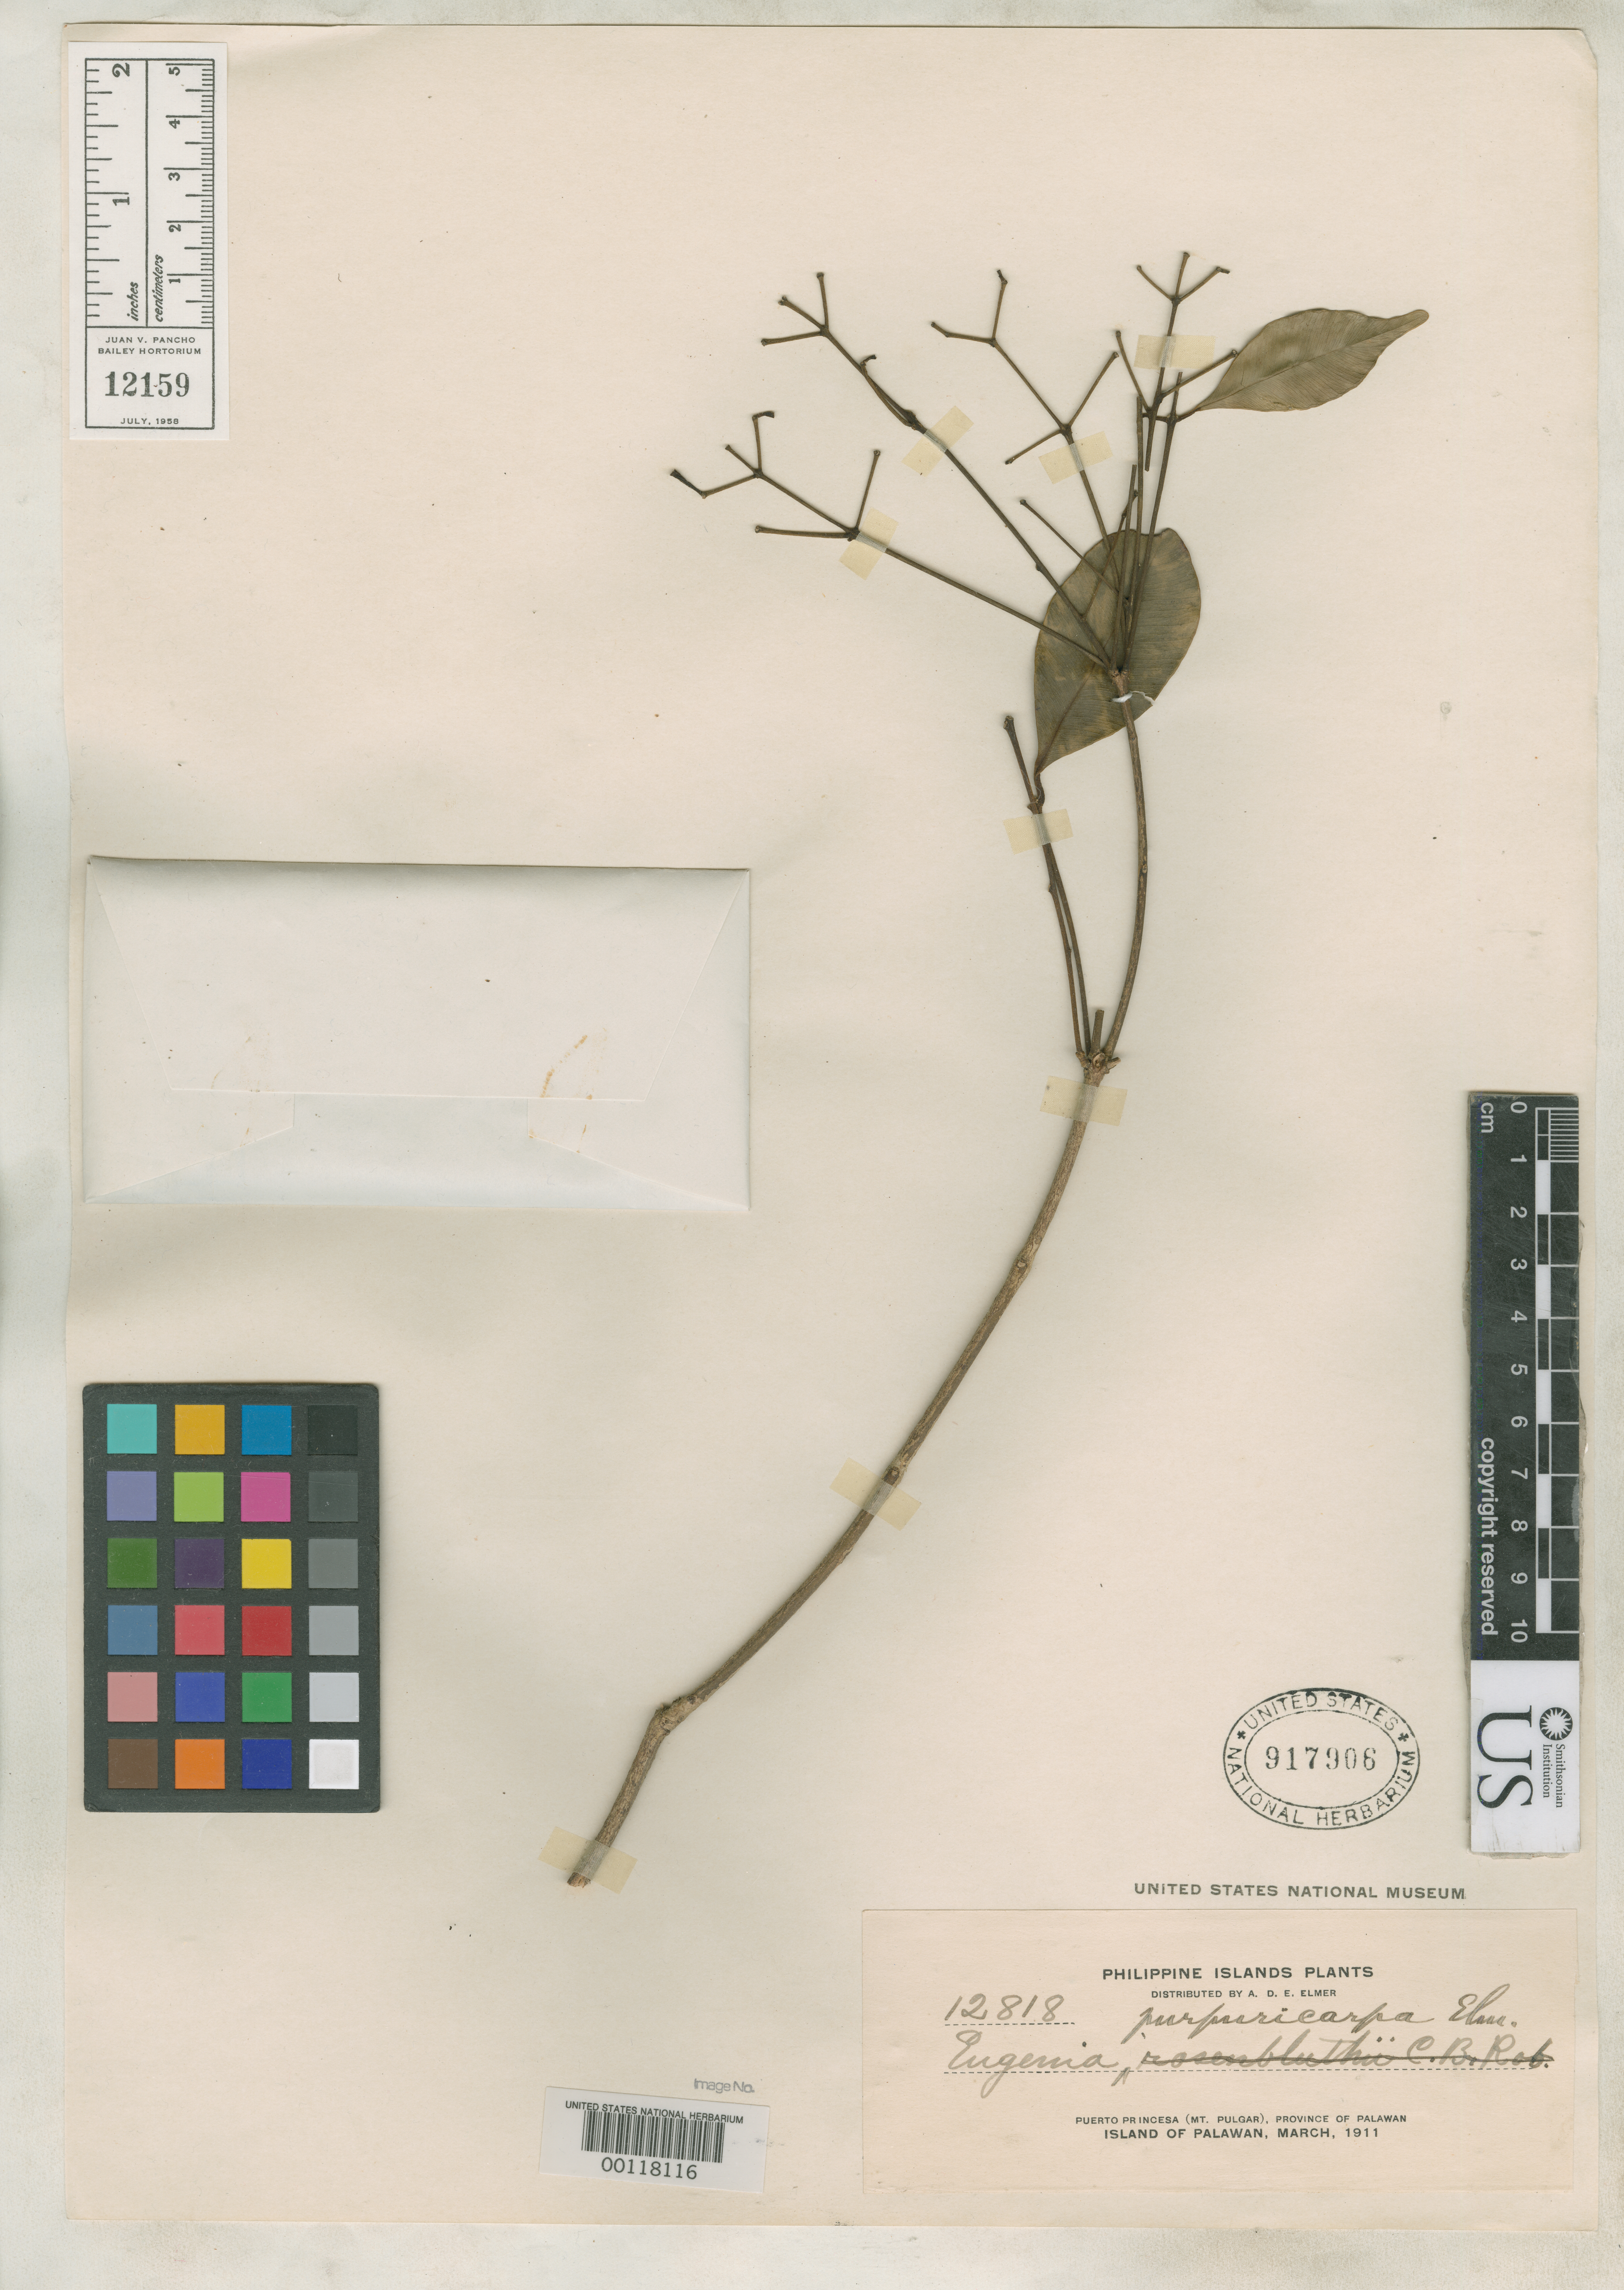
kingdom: Plantae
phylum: Tracheophyta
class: Magnoliopsida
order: Myrtales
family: Myrtaceae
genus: Eugenia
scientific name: Eugenia purpuricarpa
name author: Elmer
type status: Isotype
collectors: A. D. E. Elmer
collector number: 12818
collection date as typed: May 1911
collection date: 1911-05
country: Philippines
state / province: Mimaropa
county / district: Palawan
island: Palawan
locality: Puerto Princesa (Mt. Pulgar), province of Palawan, Island of Palawan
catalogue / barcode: US 917906